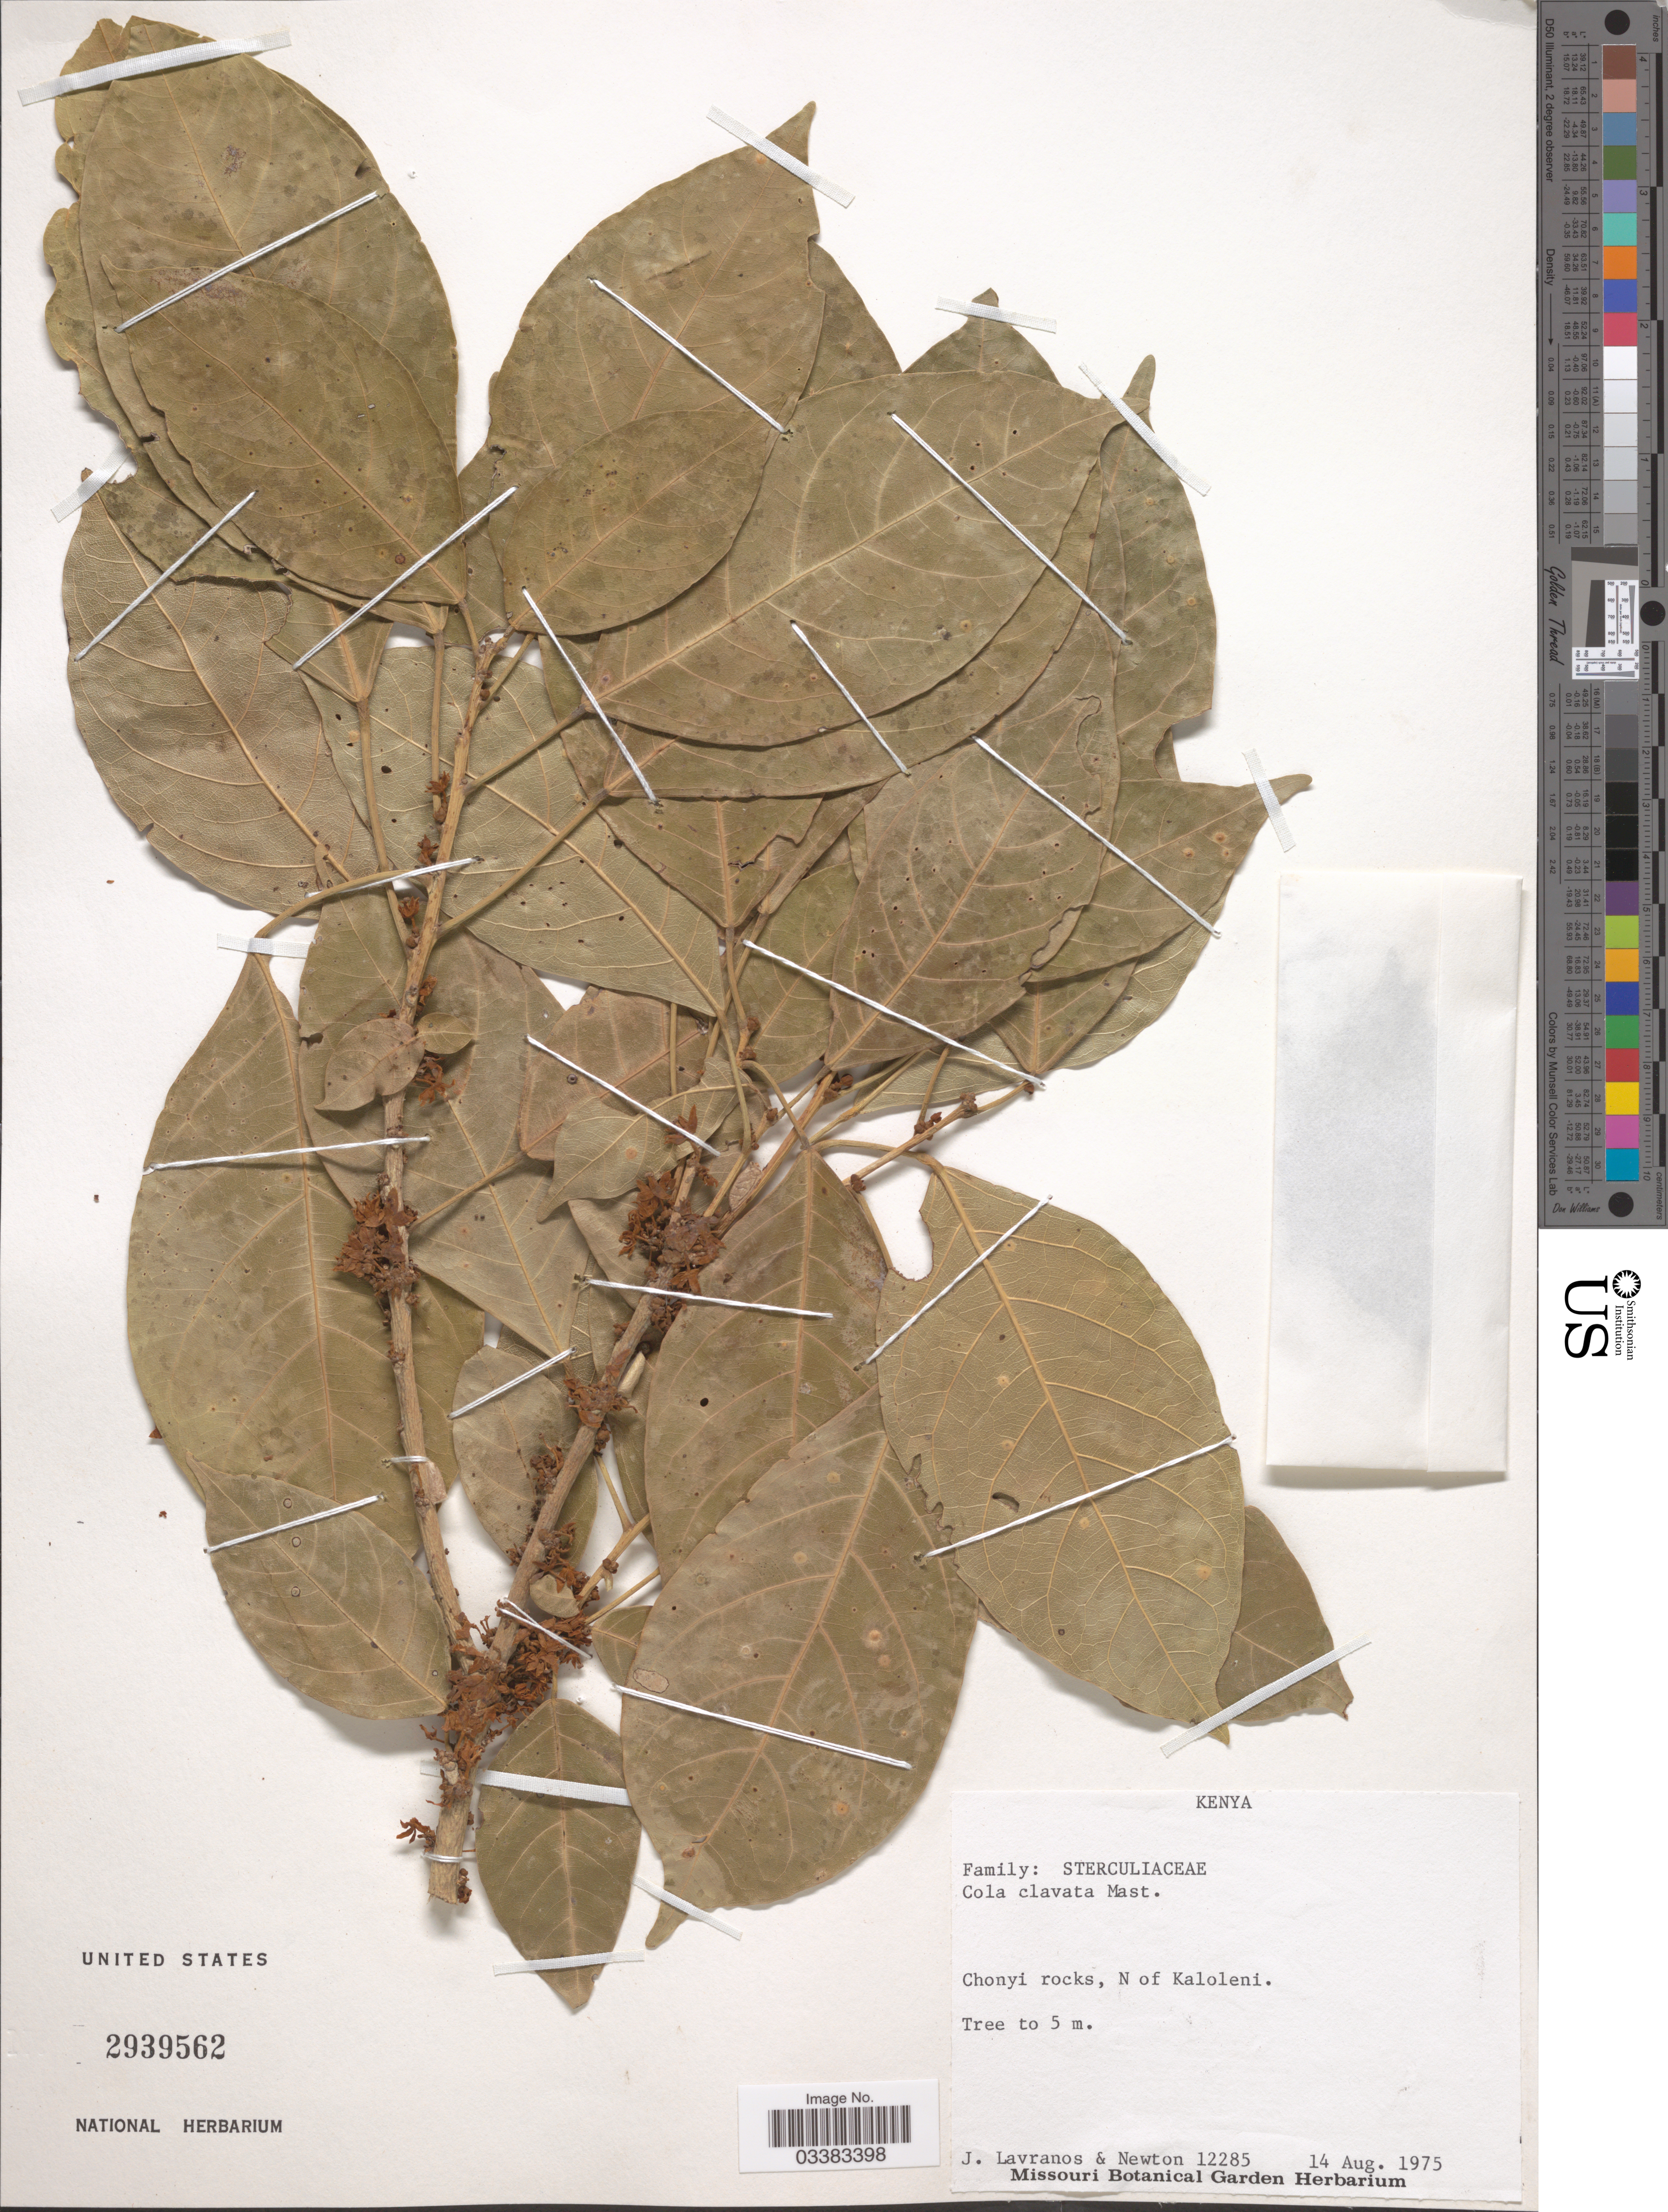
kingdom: Plantae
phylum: Tracheophyta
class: Magnoliopsida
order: Malvales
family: Malvaceae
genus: Cola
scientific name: Cola clavata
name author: Mast.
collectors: J. Lavranos & -. Newton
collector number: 12285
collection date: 1975-08-14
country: Kenya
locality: Chonyi rocks, N of Kaloleni.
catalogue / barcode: US 2939562